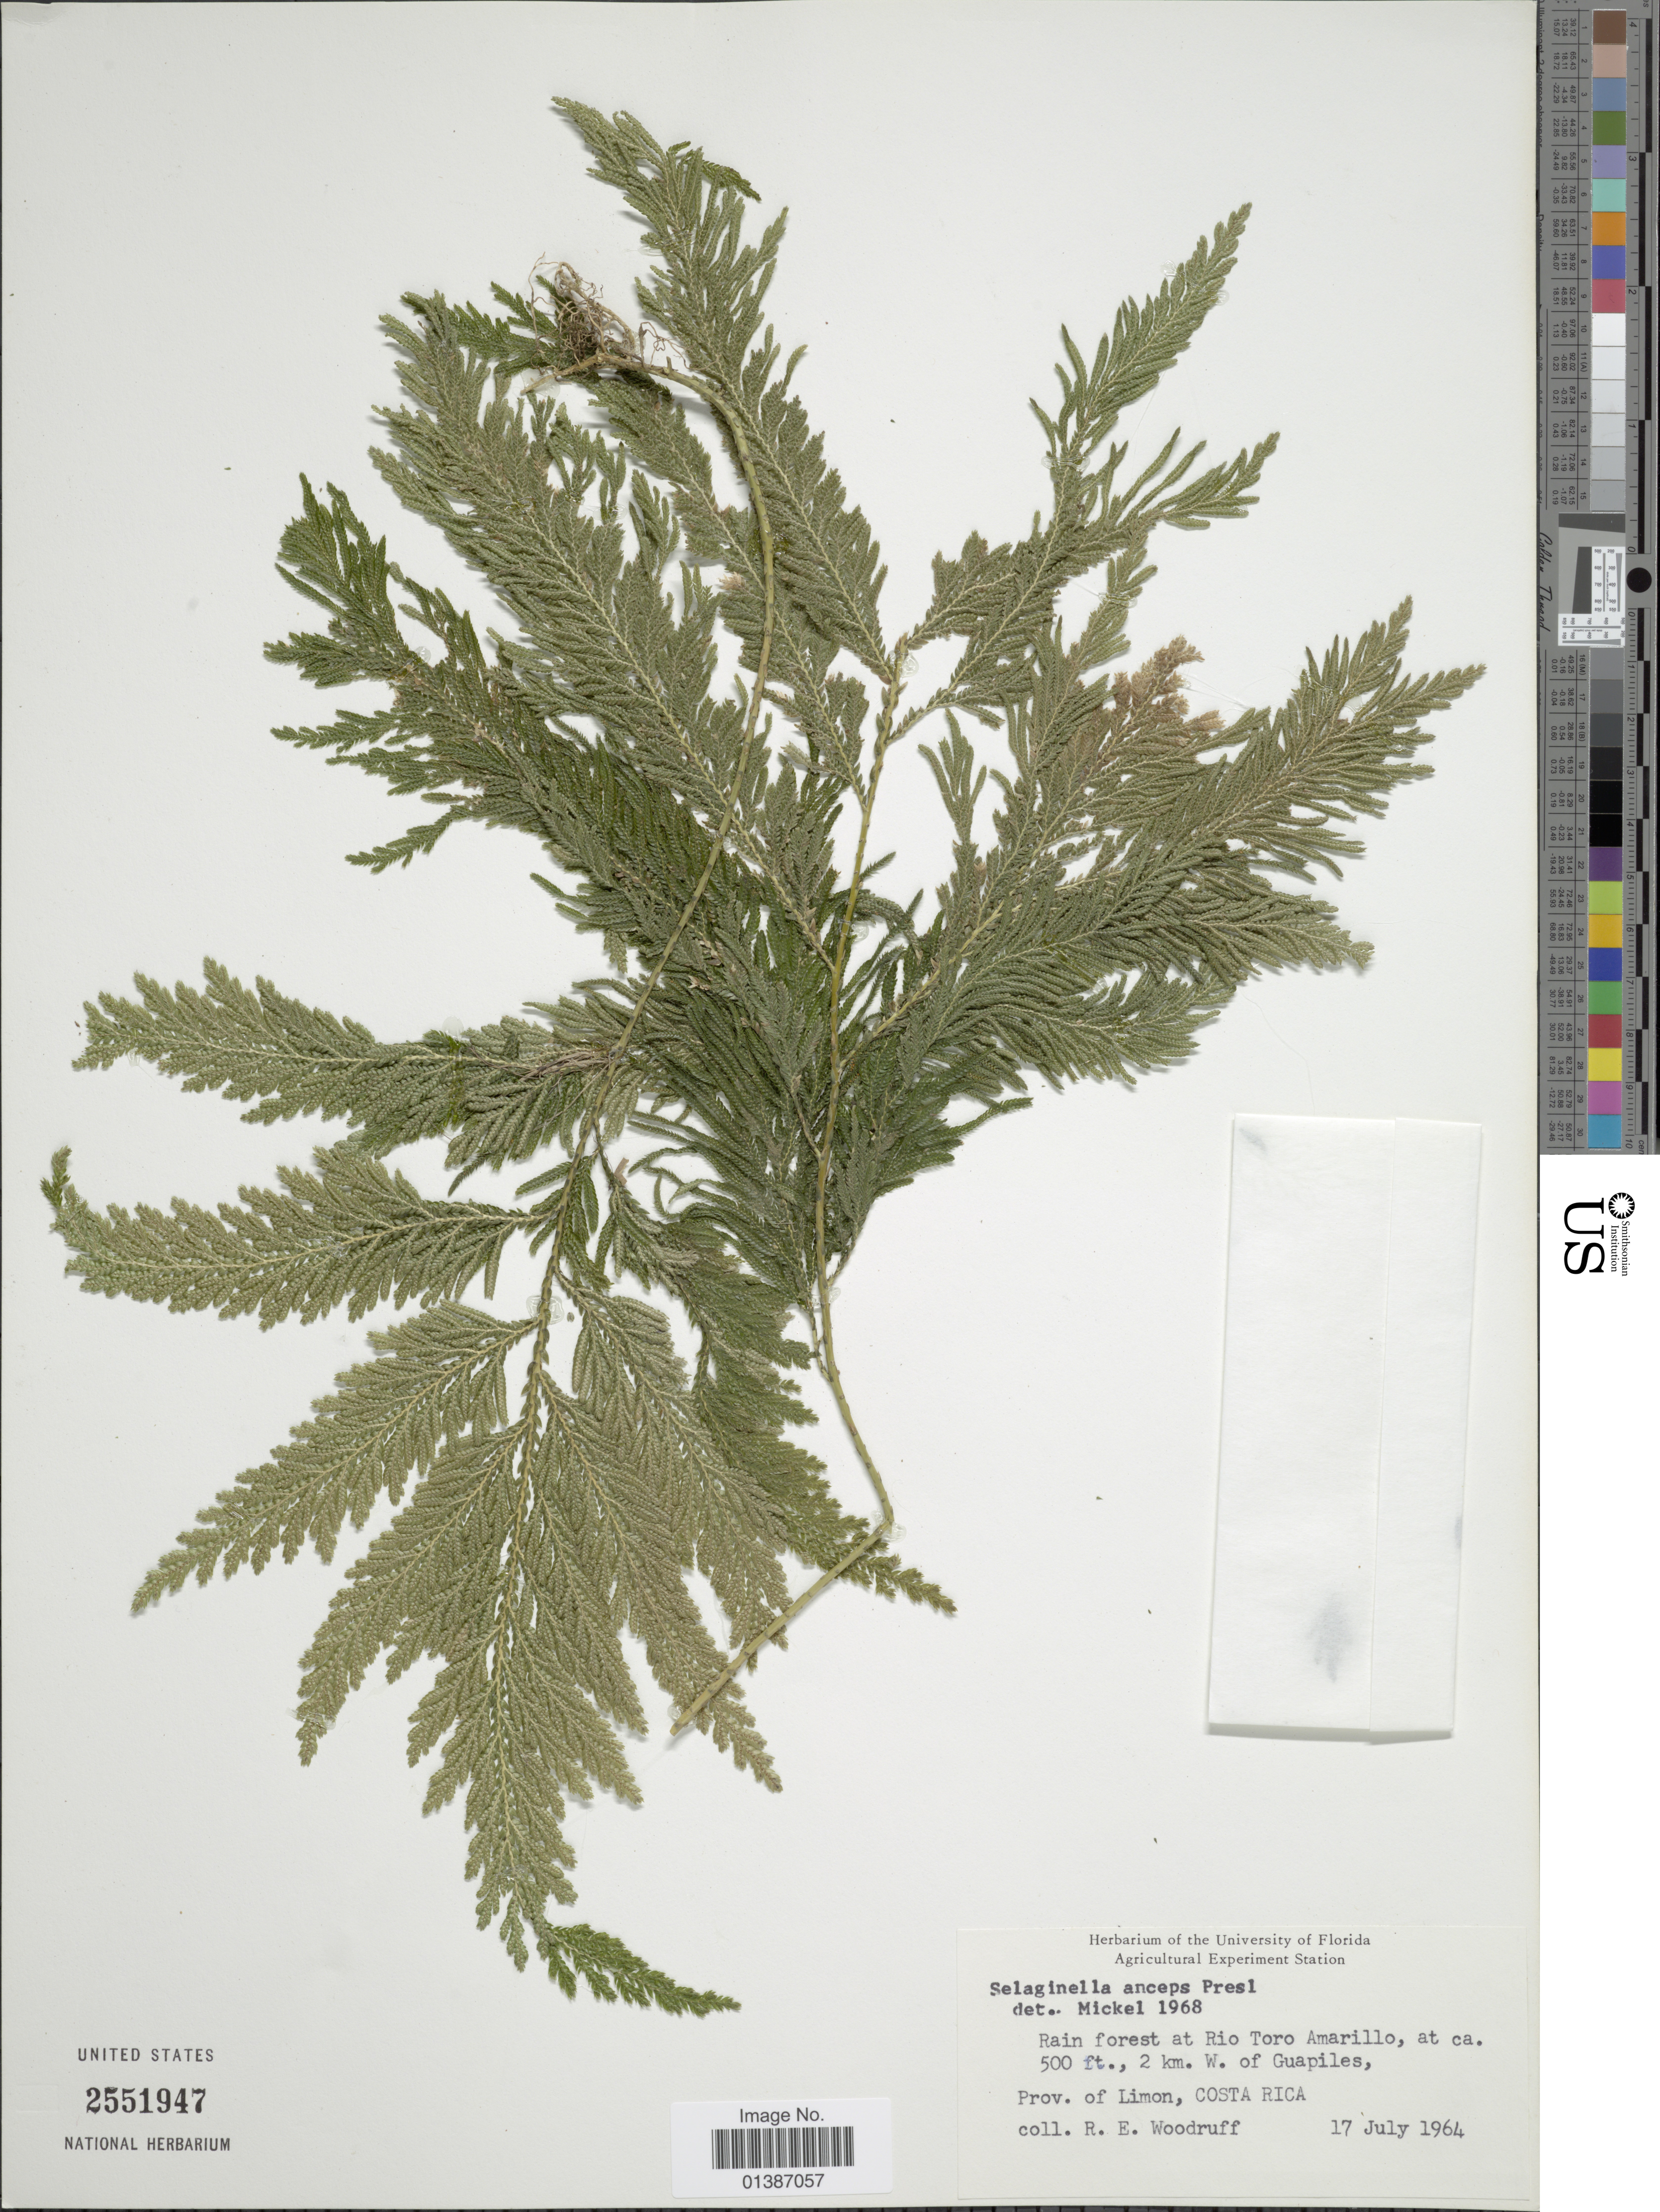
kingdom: Plantae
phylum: Tracheophyta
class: Lycopodiopsida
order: Selaginellales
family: Selaginellaceae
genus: Selaginella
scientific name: Selaginella anceps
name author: (C. Presl)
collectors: R. Woodruff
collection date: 1964-07-17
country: Costa Rica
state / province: Limón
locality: Rain forest at Rio Toro Amarillo, 2 km. W. of Guapiles, Prov. of Limon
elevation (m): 152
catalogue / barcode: US 2551947